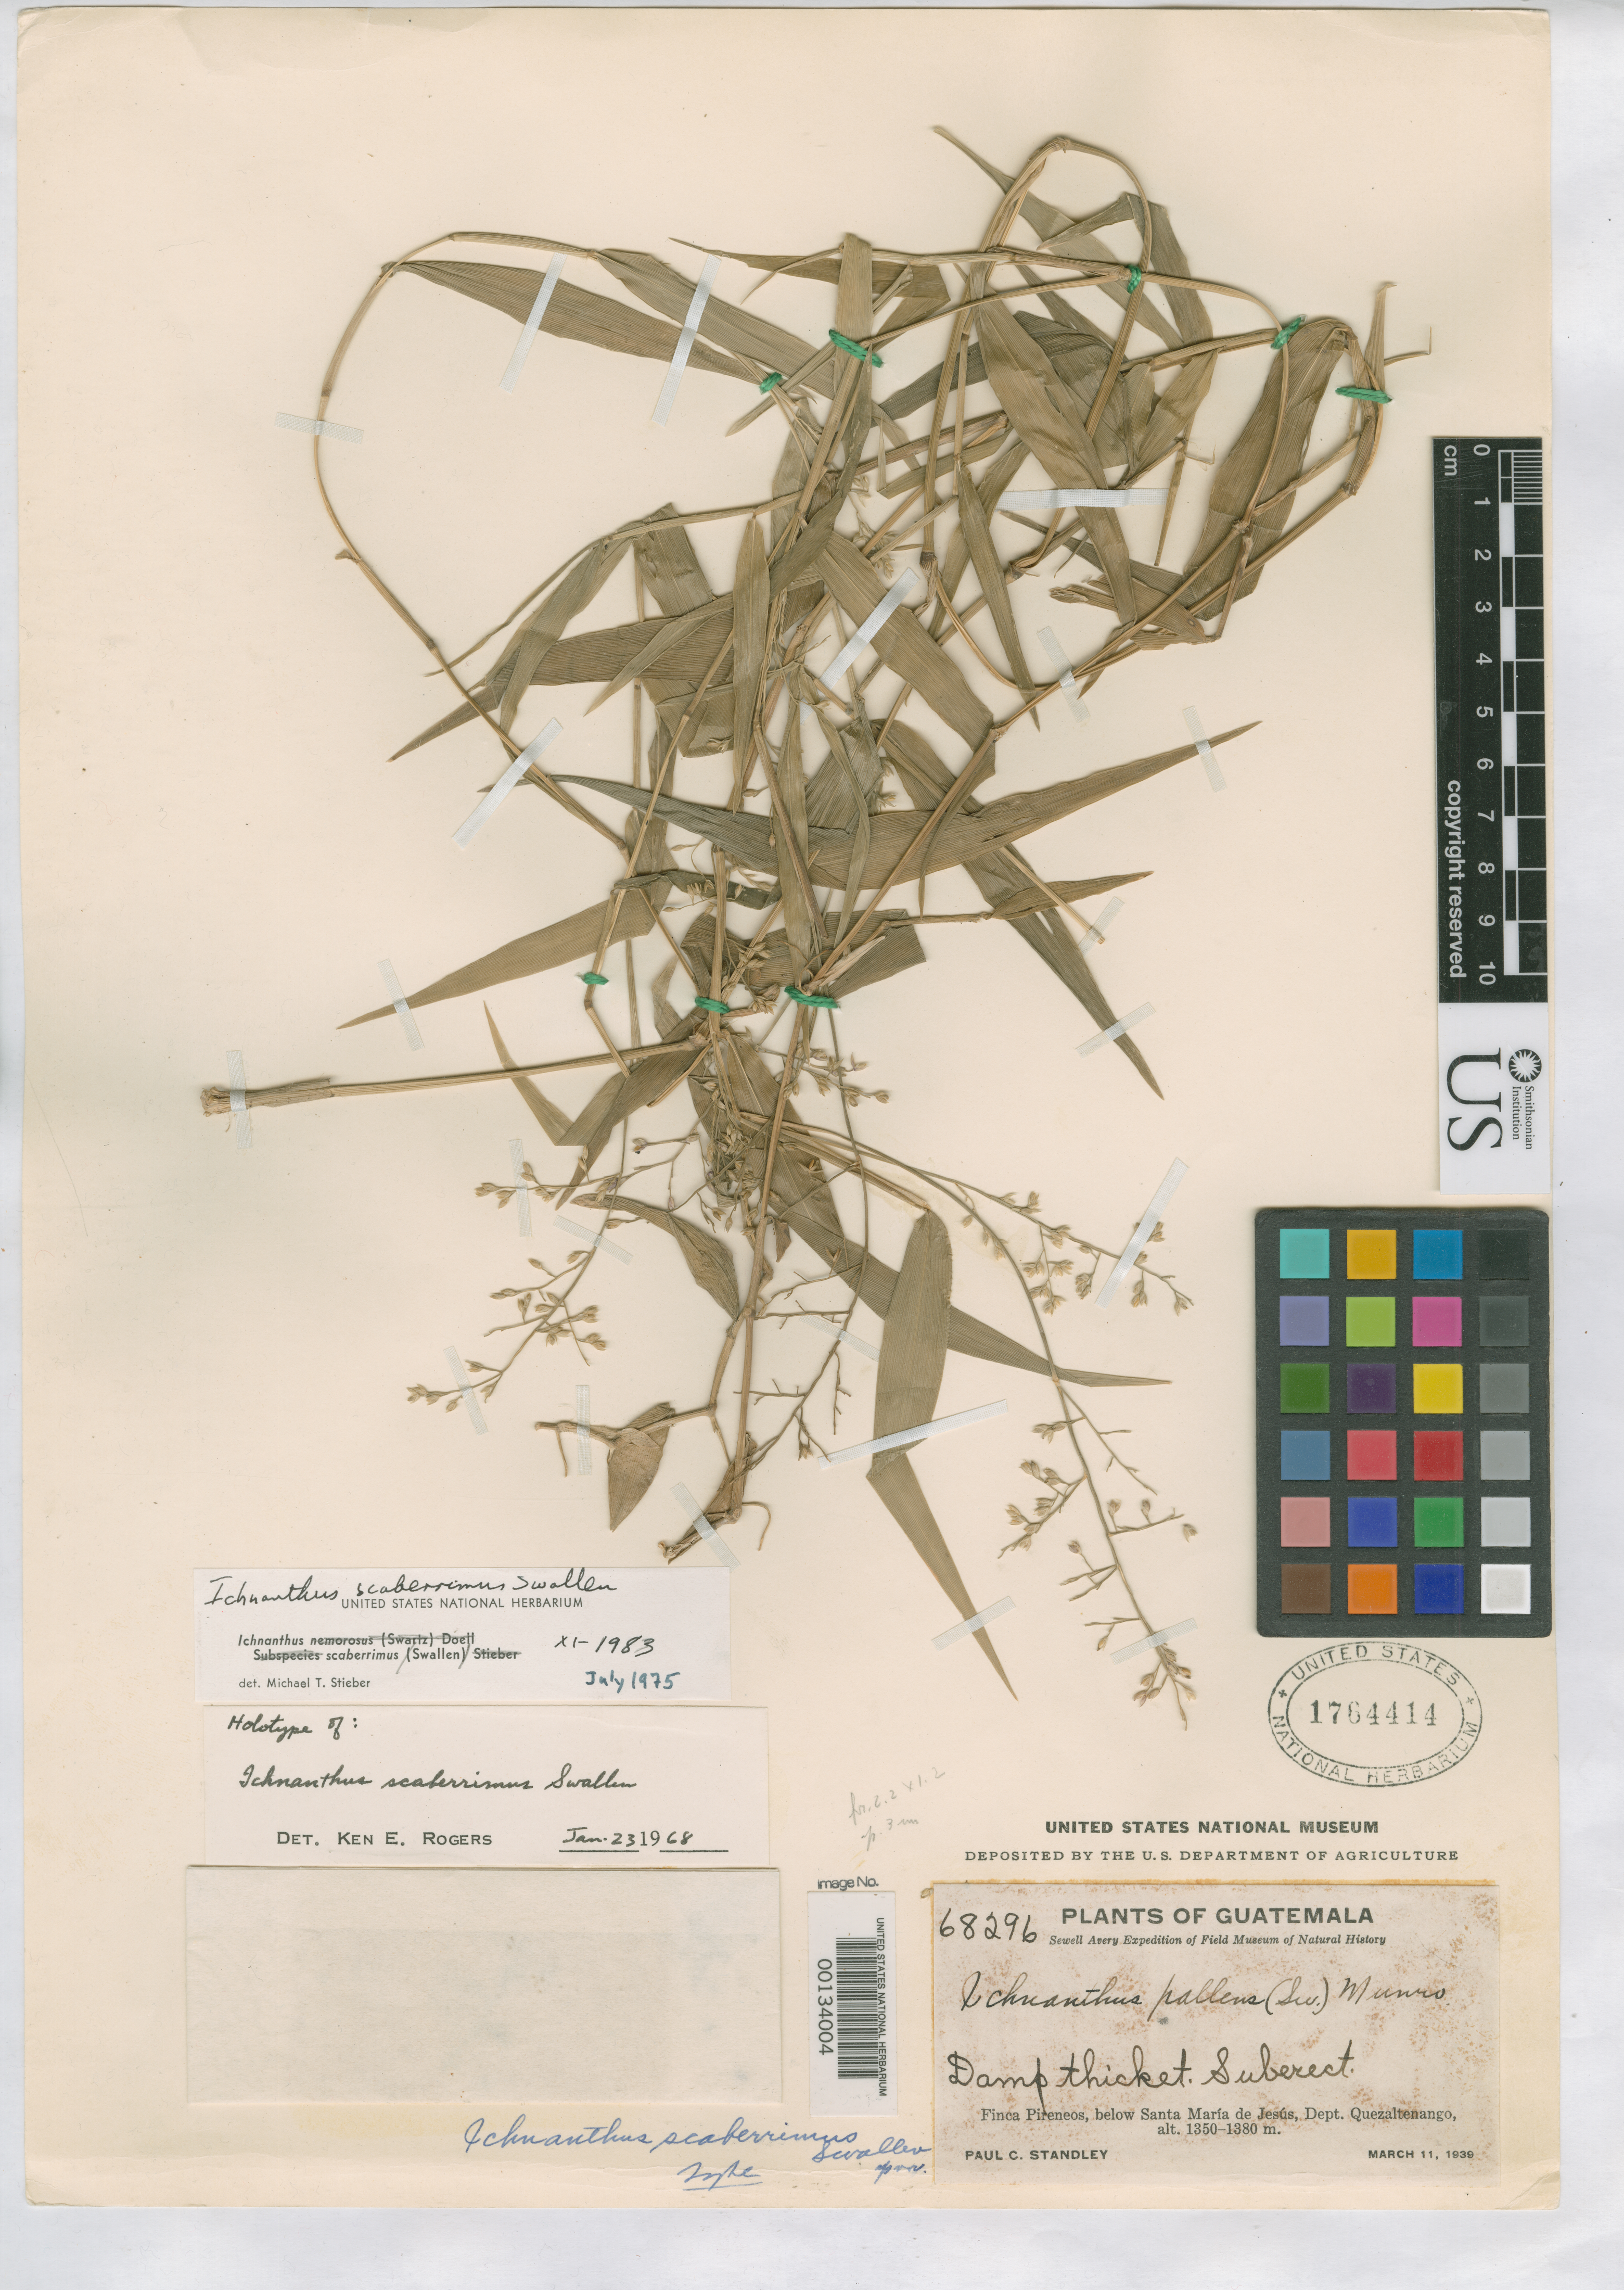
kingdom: Plantae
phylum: Tracheophyta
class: Liliopsida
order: Poales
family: Poaceae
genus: Ichnanthus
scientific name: Ichnanthus scaberrimus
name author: Swallen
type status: Holotype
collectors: P. C. Standley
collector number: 68296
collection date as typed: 11 Mar 1936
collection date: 1936-03-11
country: Guatemala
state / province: Quetzaltenango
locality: Finca Pirineos, below Santa Maria de Jesus; alt. 1350-1380 m.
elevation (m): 1350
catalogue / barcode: US 1764414